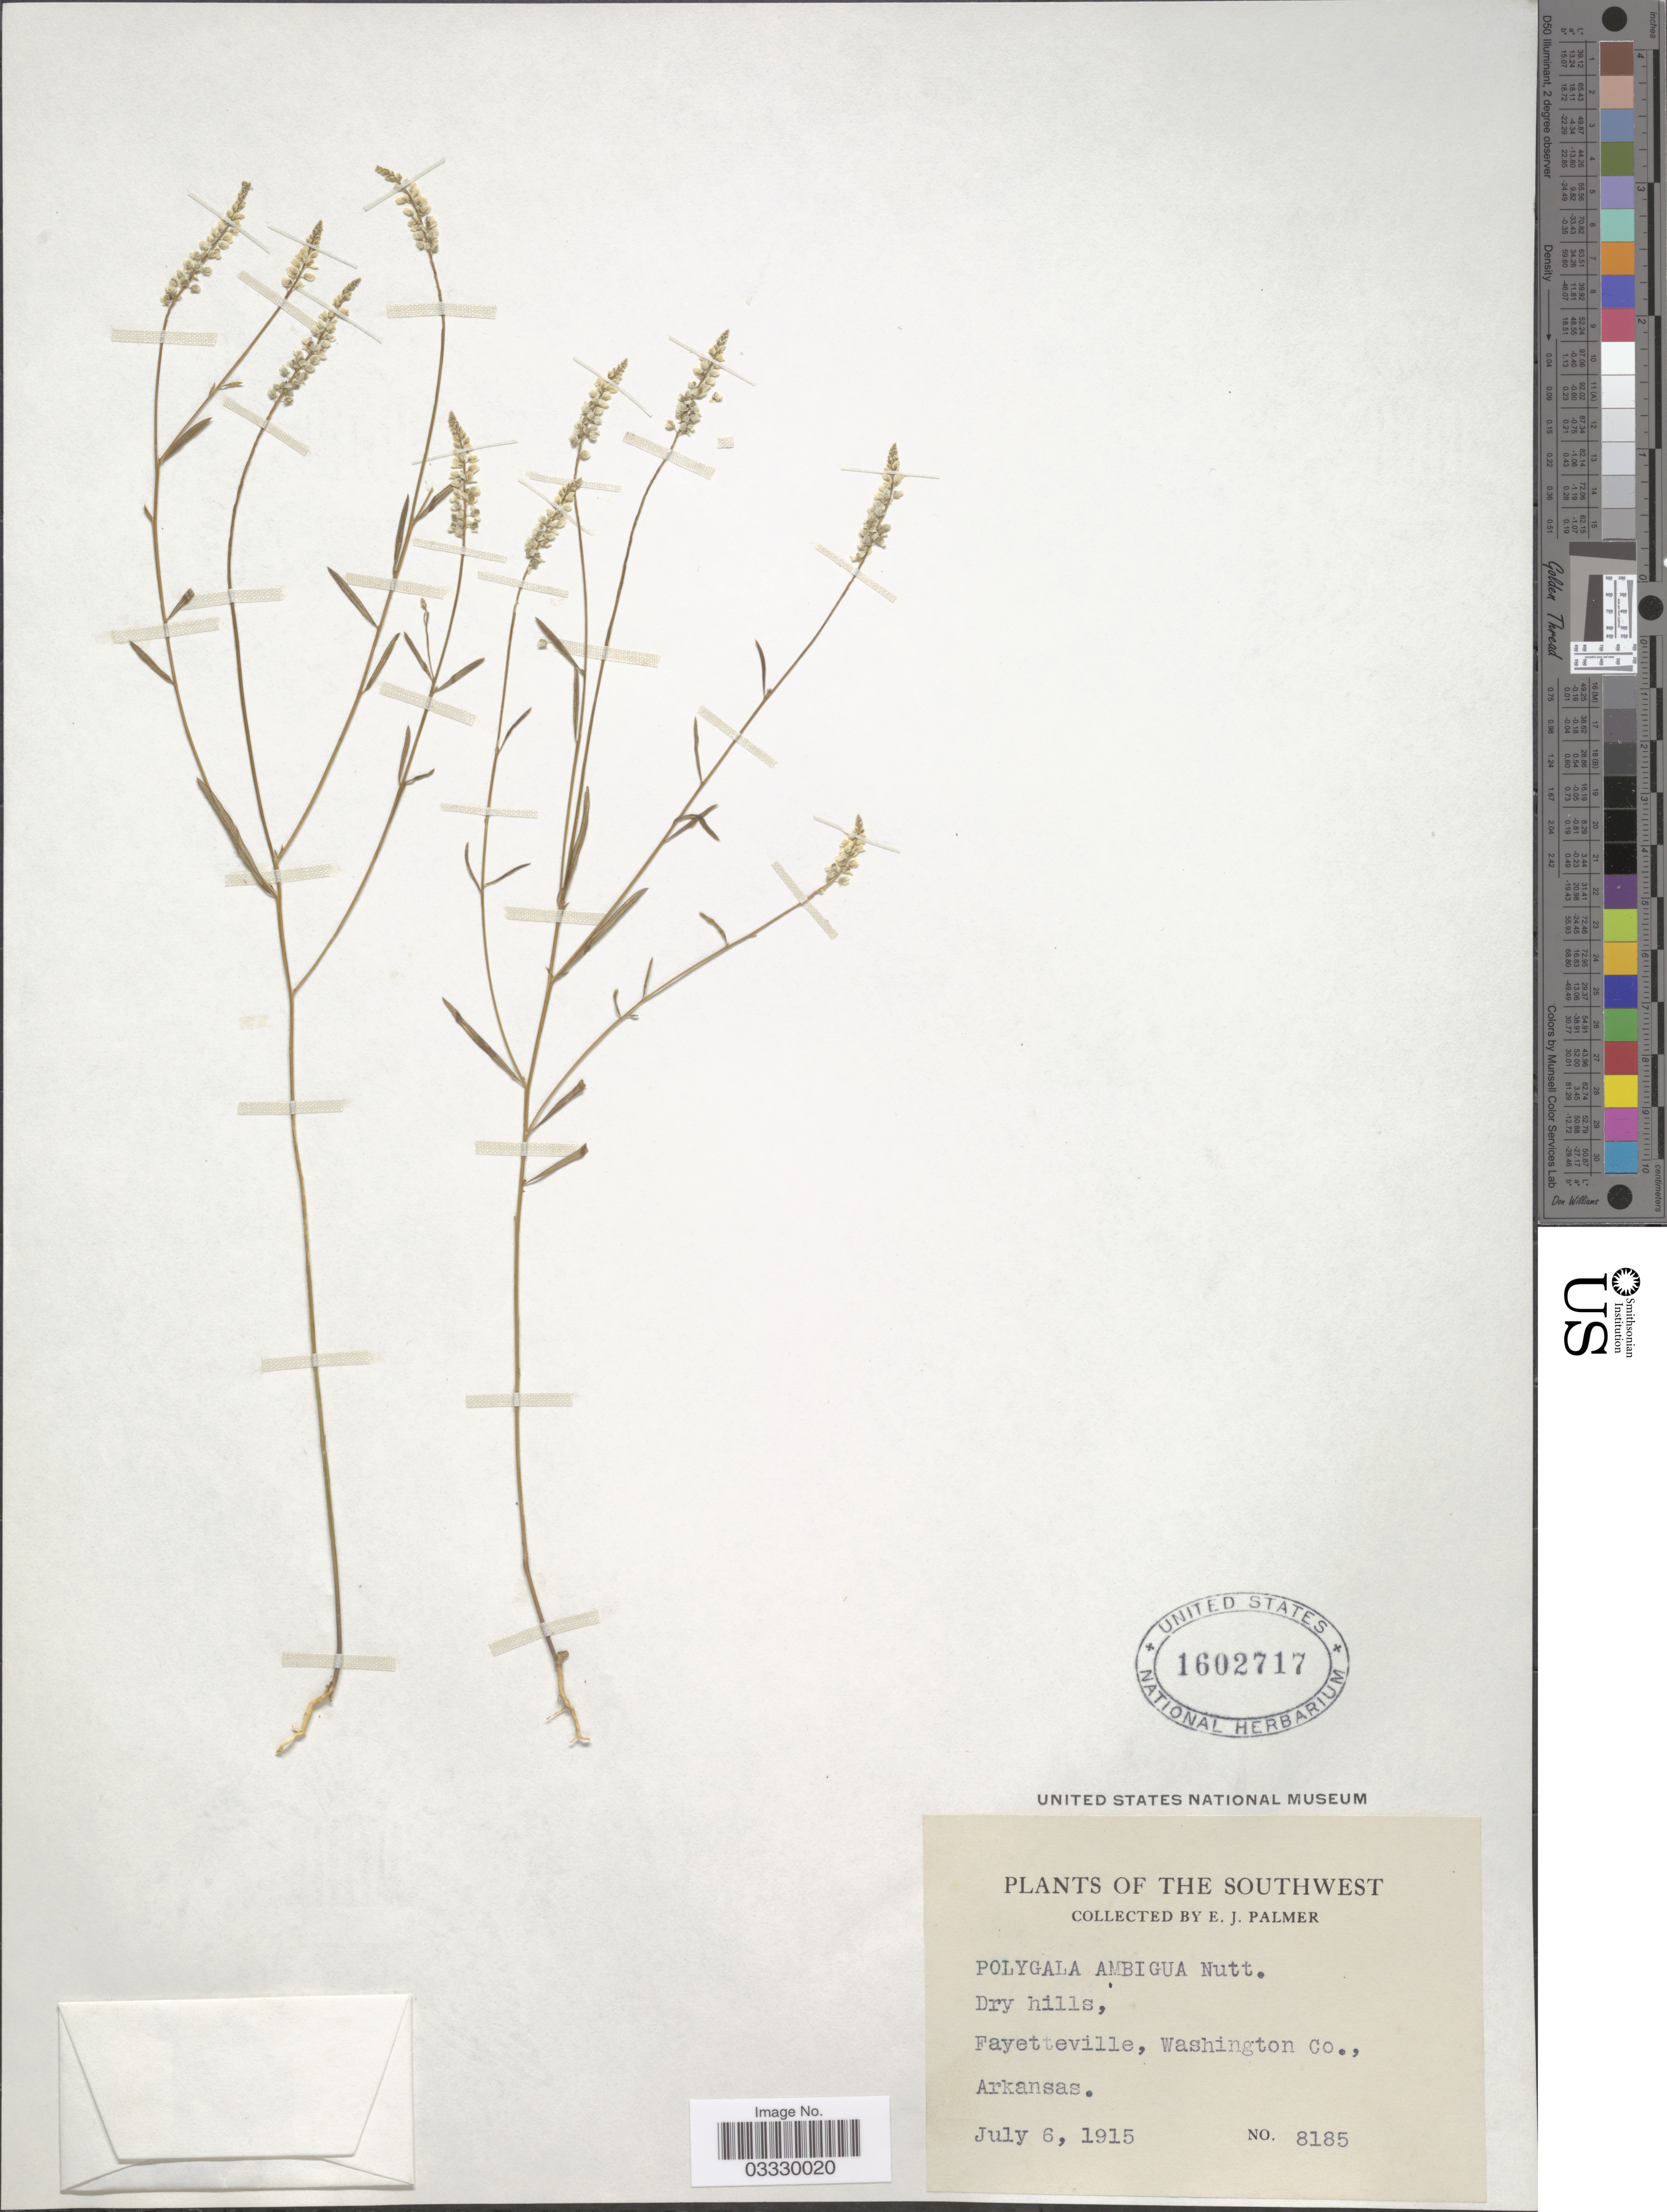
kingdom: Plantae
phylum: Tracheophyta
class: Magnoliopsida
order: Fabales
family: Polygalaceae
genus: Polygala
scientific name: Polygala ambigua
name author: Nutt.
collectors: E. J. Palmer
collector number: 8185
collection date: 1915-07-06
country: United States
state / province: Arkansas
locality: The Southwest. Fayetteville, Washington Co.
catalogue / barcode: US 1602717